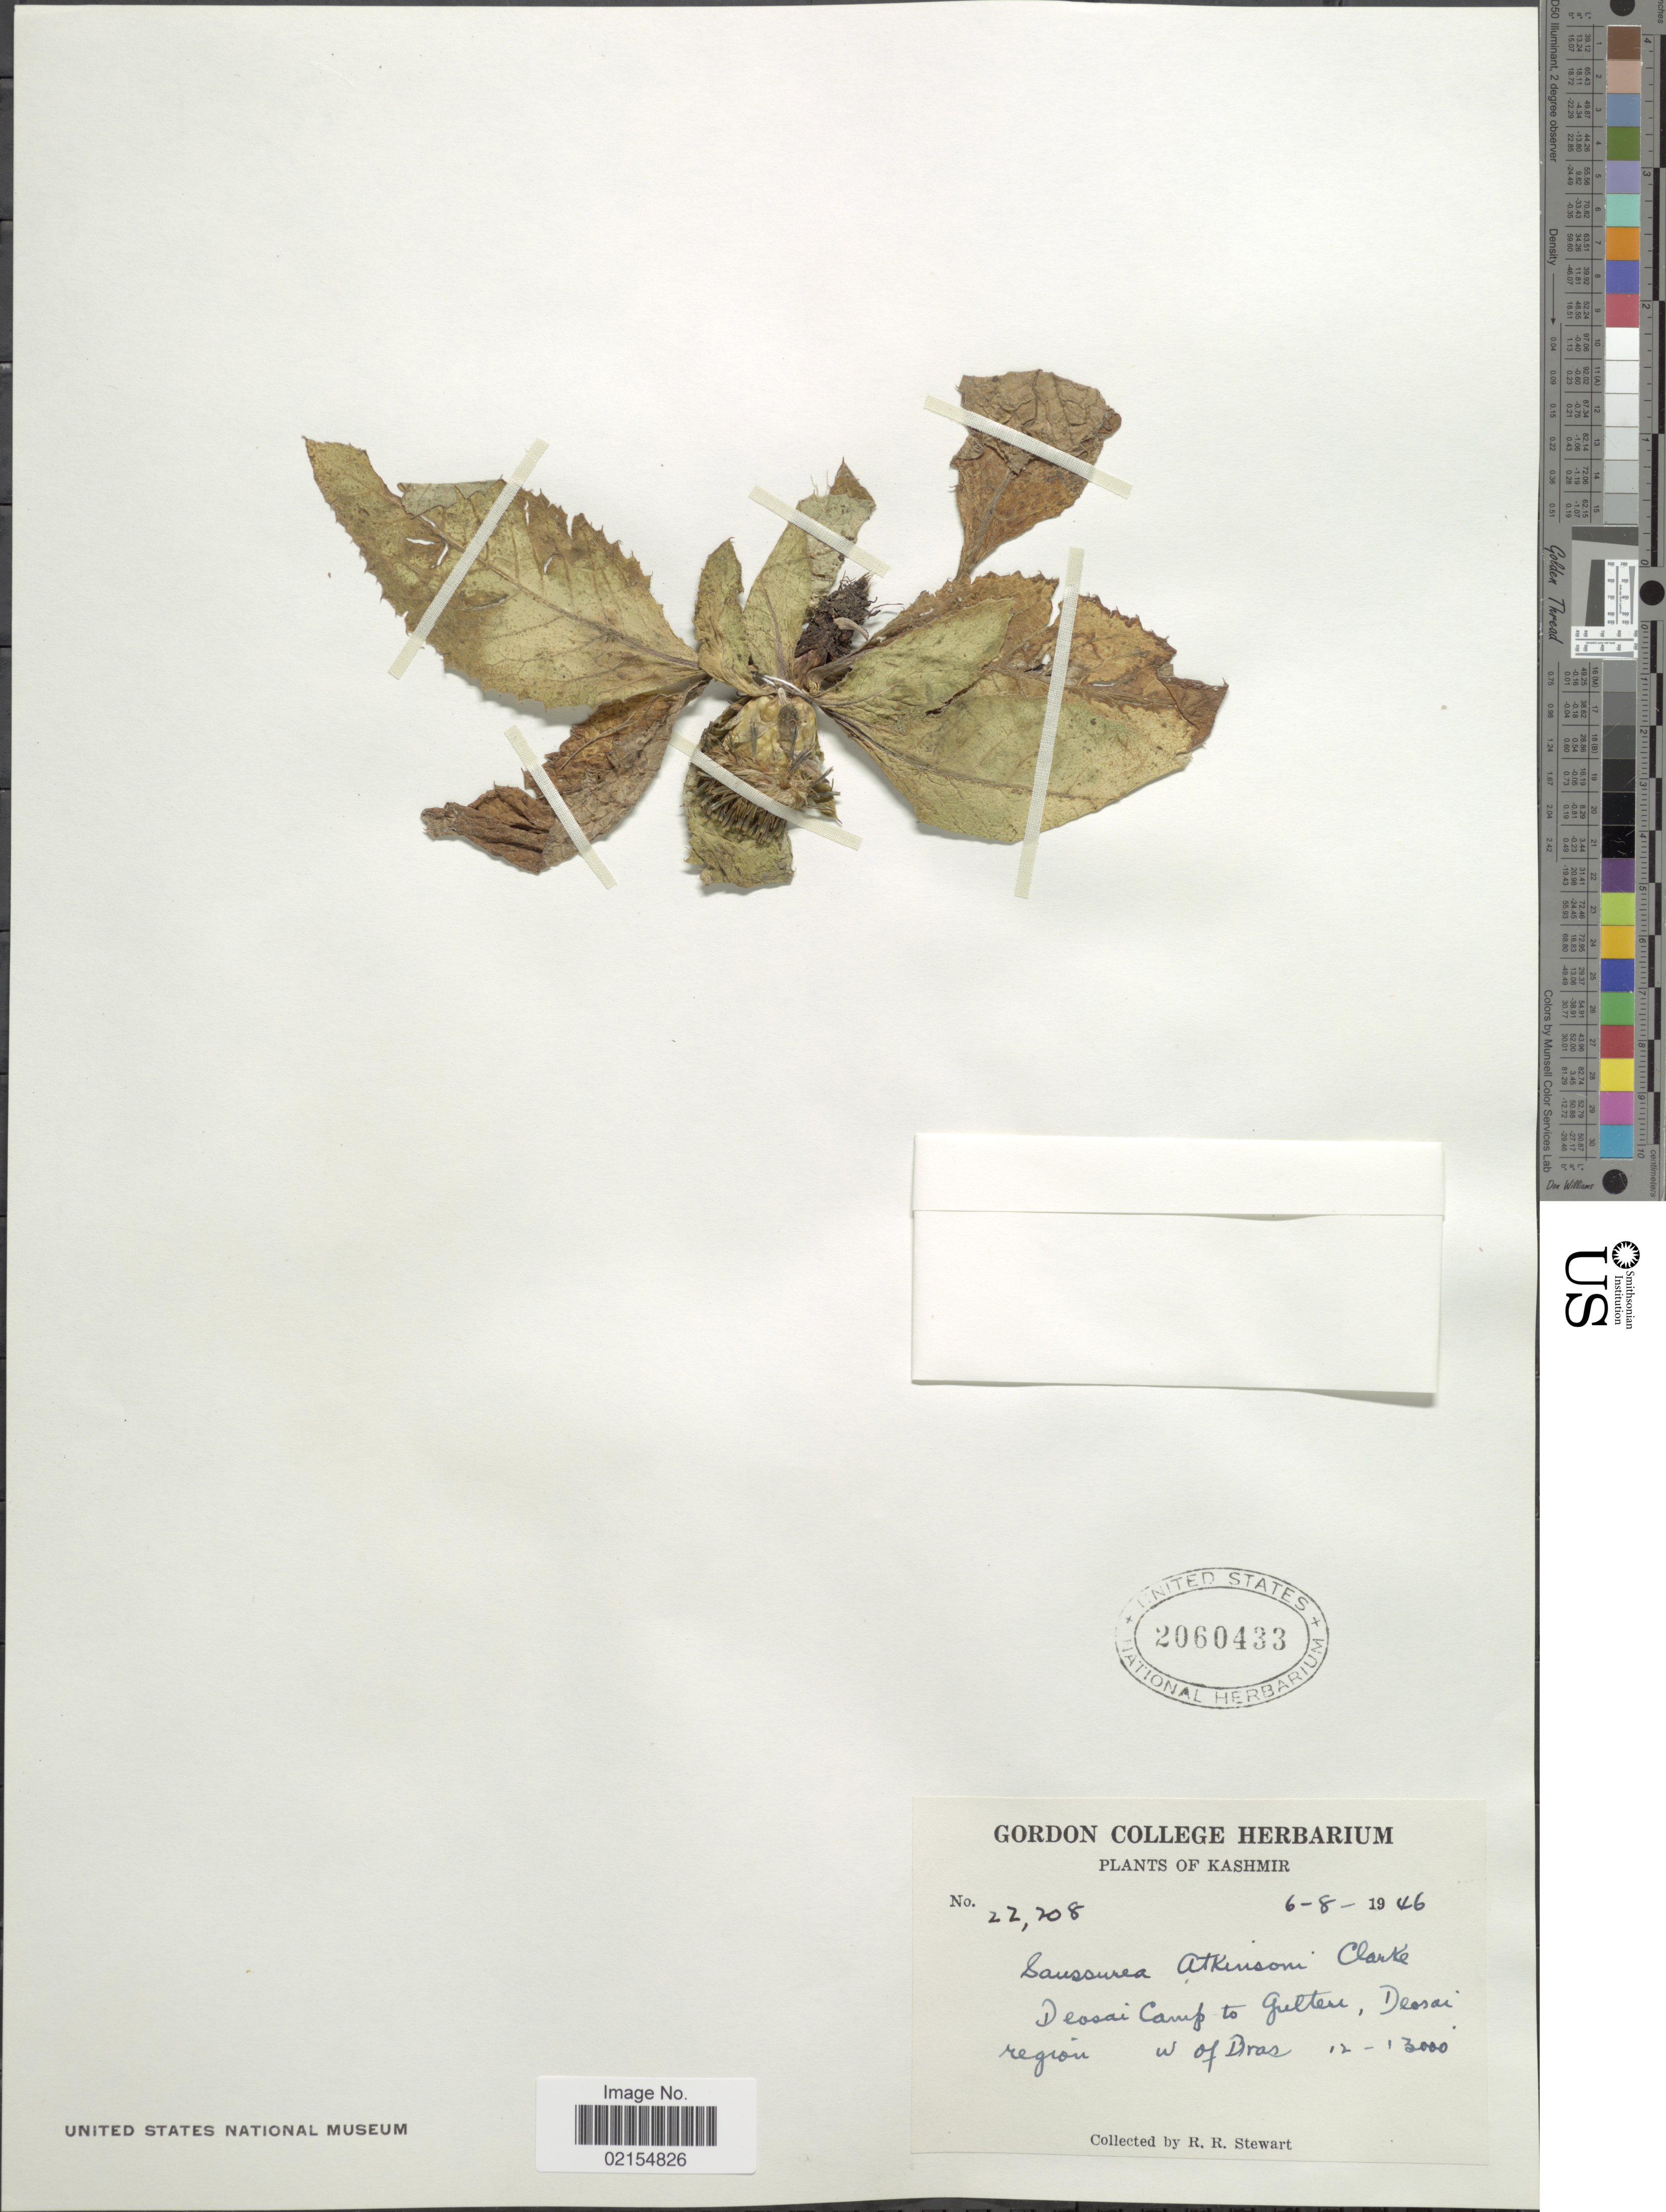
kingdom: Plantae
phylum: Tracheophyta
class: Magnoliopsida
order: Asterales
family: Asteraceae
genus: Saussurea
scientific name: Saussurea atkinsonii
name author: C.B. Clarke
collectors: R. R. Stewart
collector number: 22208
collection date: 1946-08-06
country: India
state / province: Jammu and Kashmir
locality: Kashmir, Deosai Camp to Gulten, Deosai region of W of Bras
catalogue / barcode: US 2060433